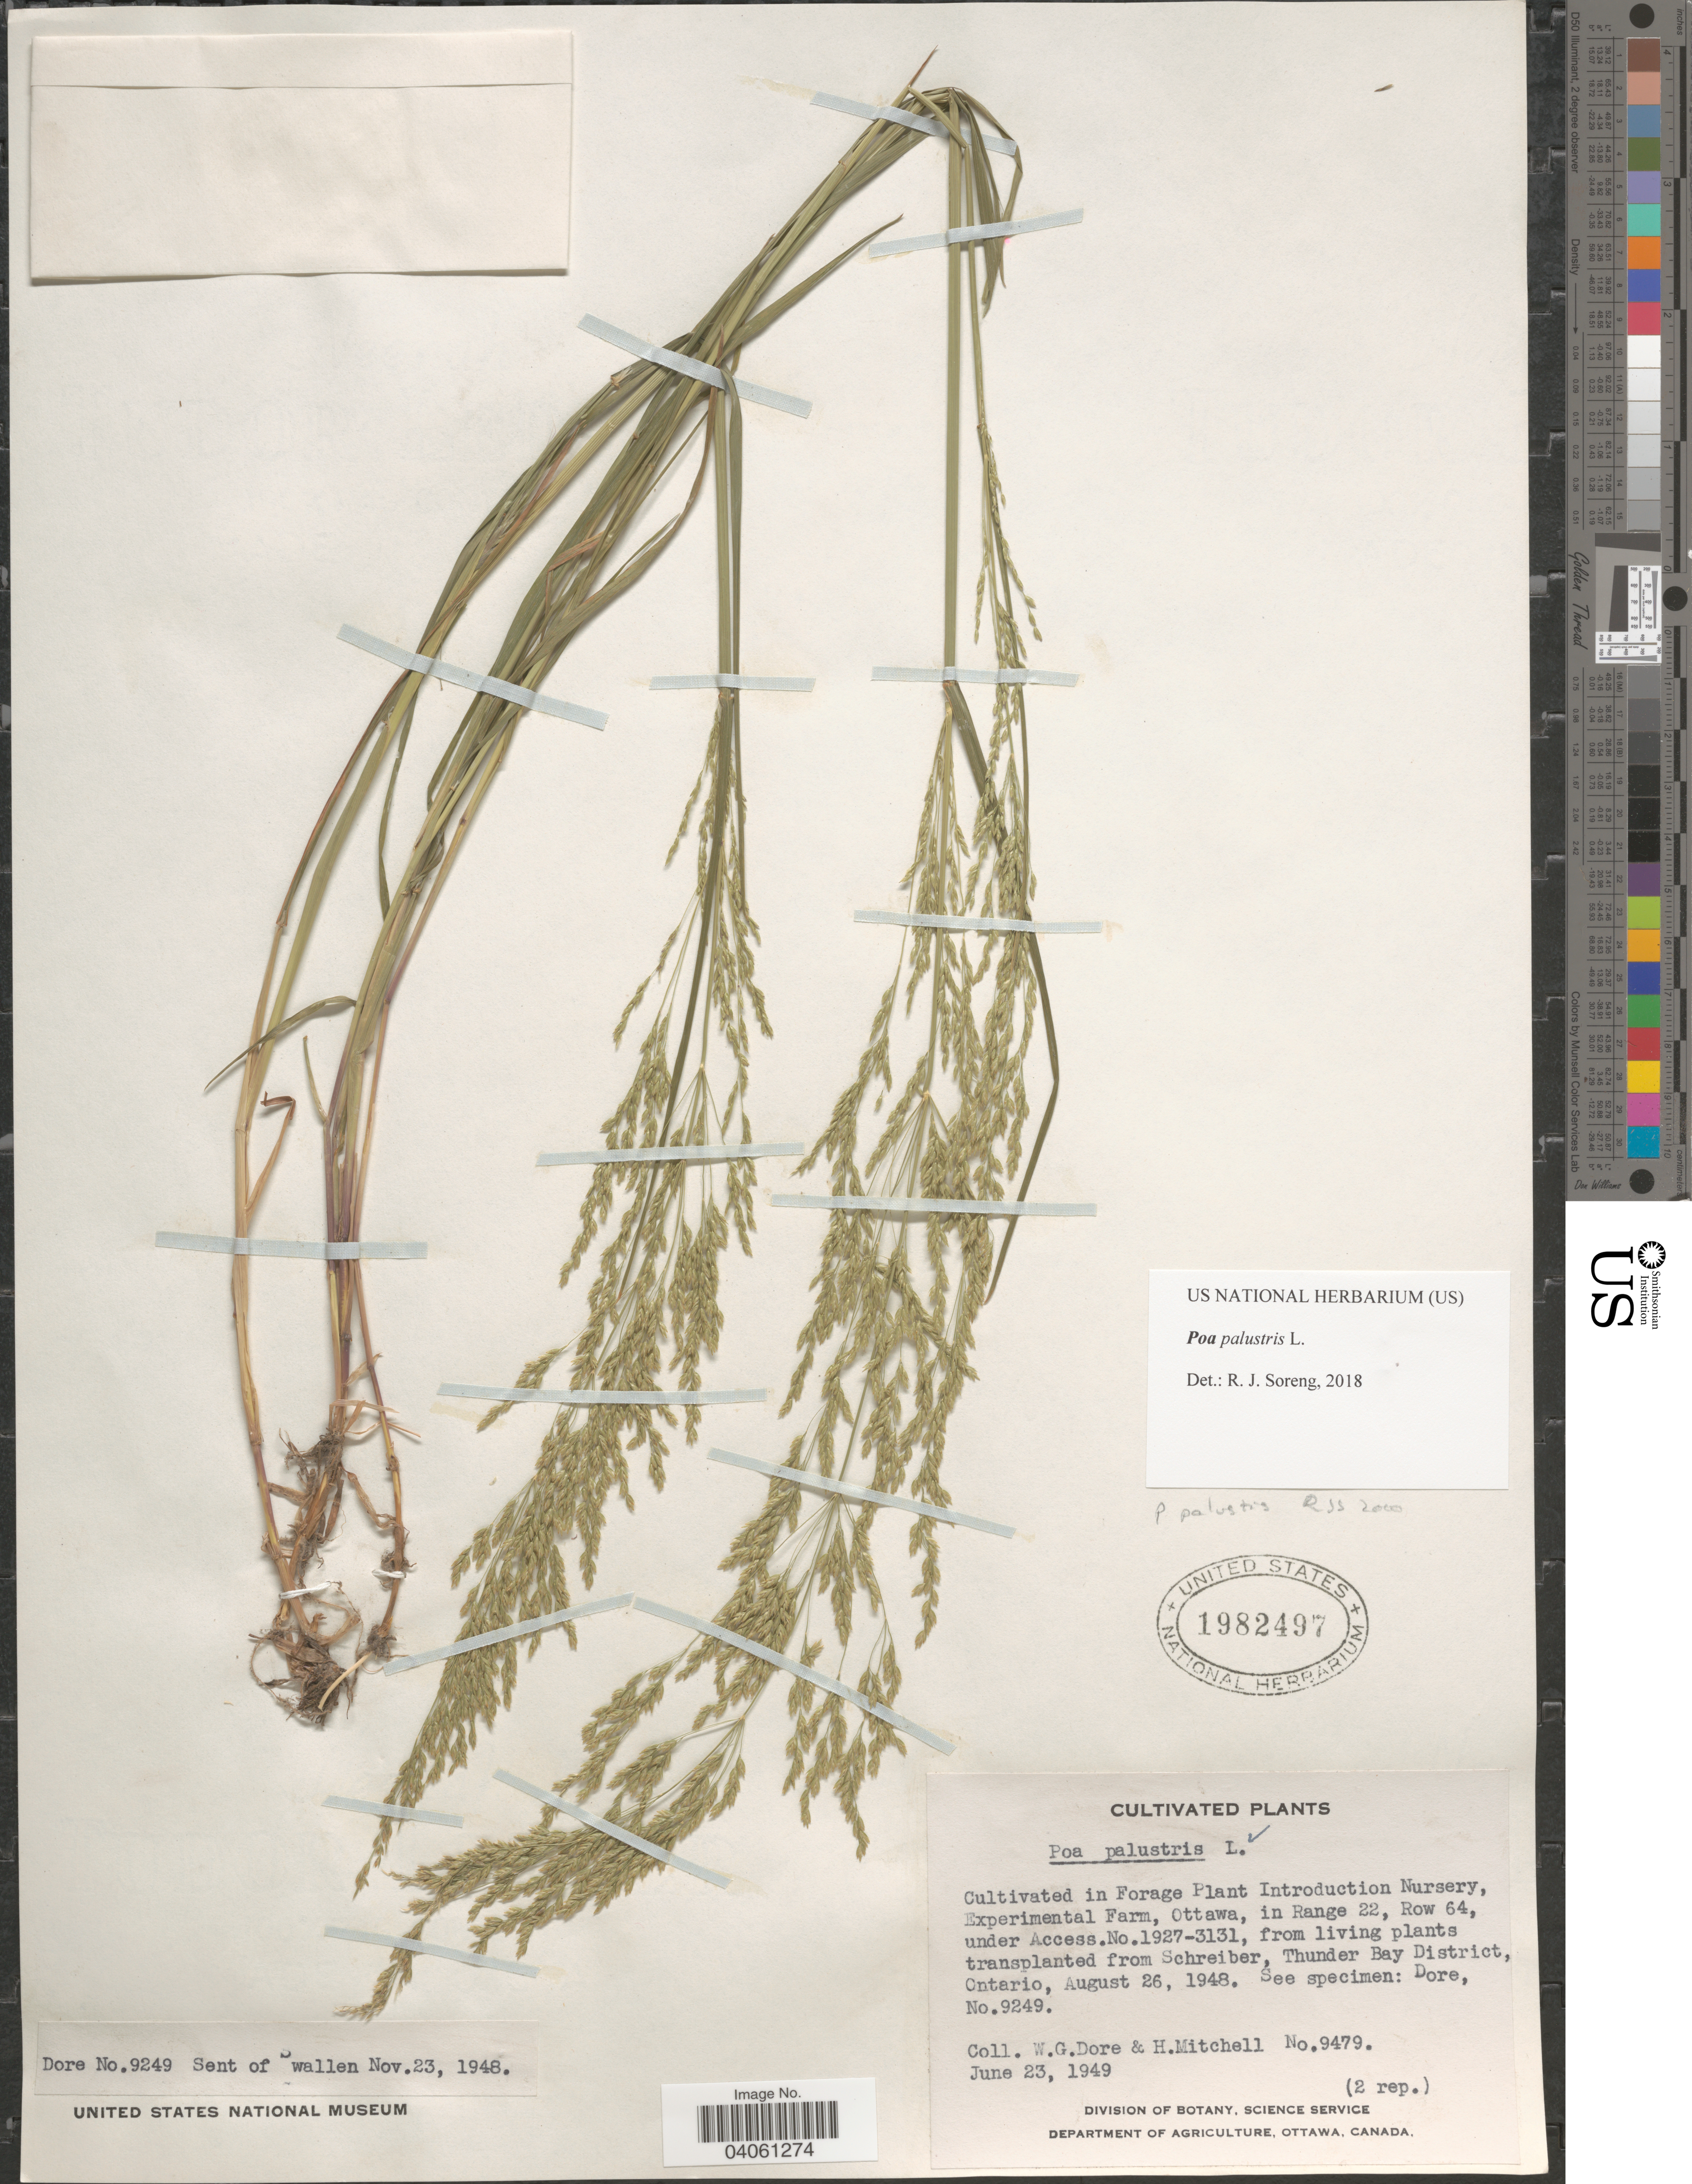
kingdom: Plantae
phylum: Tracheophyta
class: Liliopsida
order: Poales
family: Poaceae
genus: Poa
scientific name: Poa palustris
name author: L.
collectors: W. Dore & H. Mitchell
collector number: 9479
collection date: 1949-06-23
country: Canada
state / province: Ontario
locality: Cultivated in Forage Plant Introduction Nursery, Experimental Farm, Ottawa, in Range 22, Row 64, under Acces. No. 1927-3131.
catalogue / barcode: US 1982497